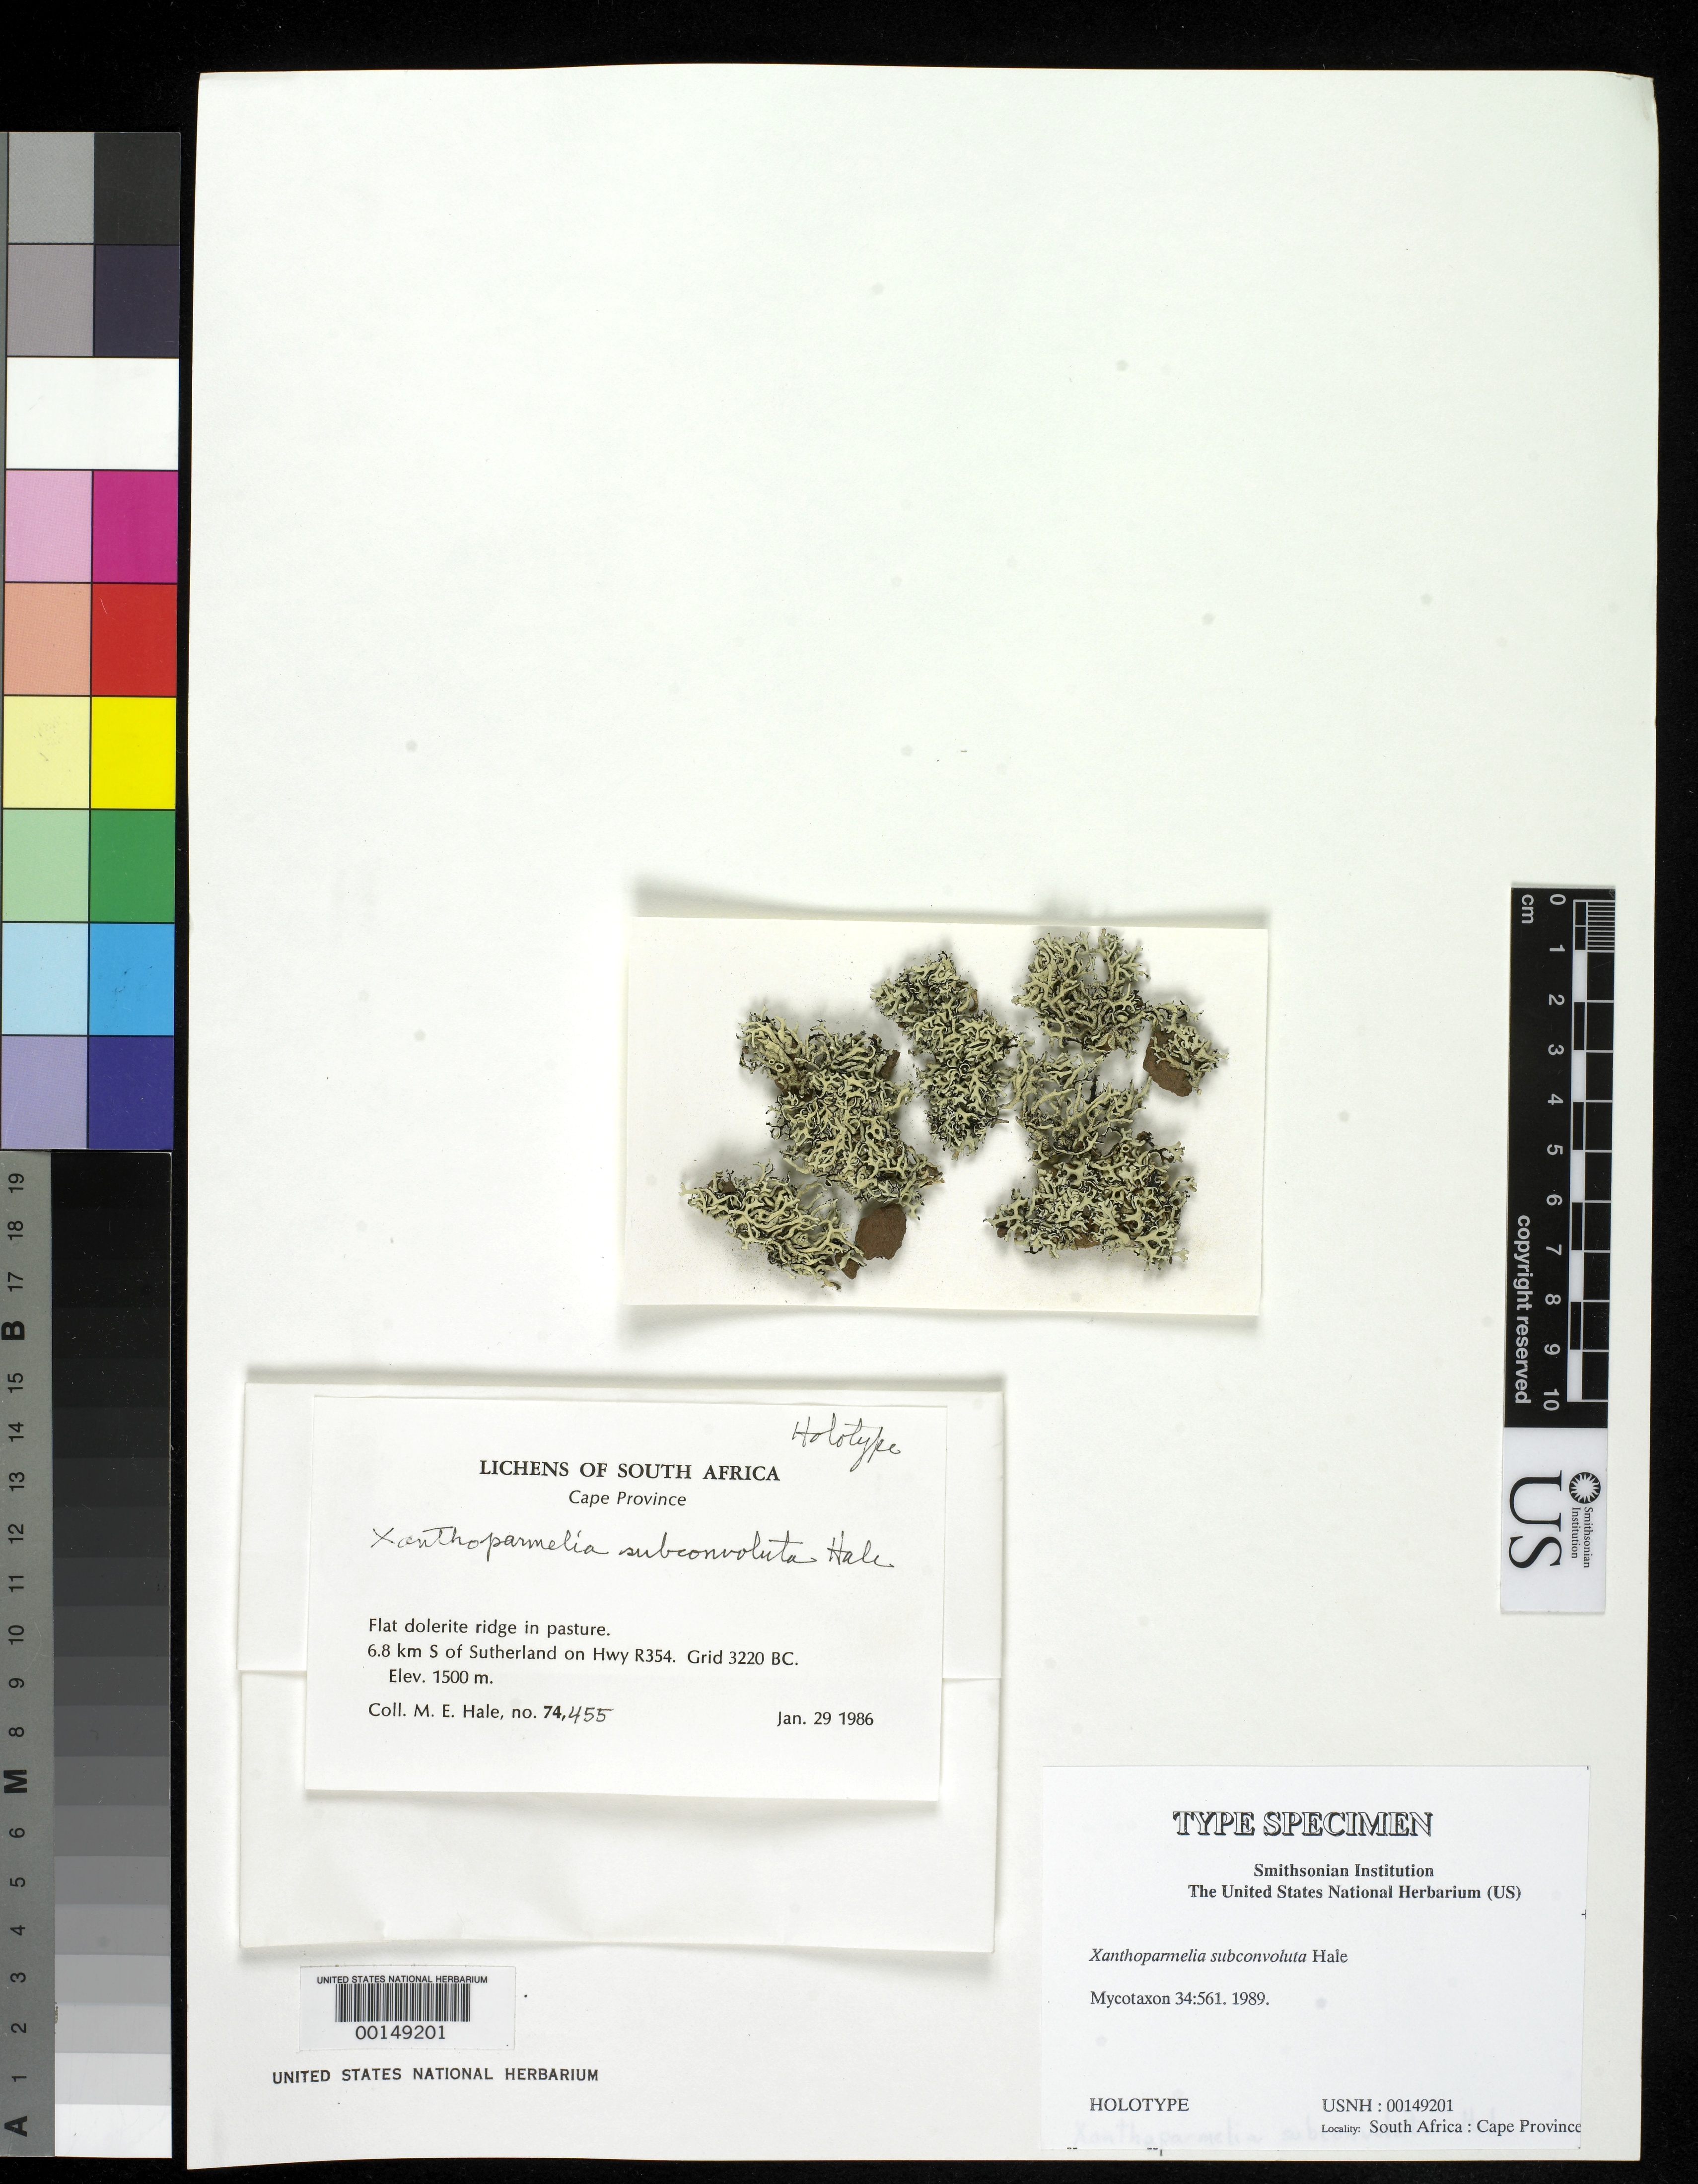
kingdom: Fungi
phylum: Ascomycota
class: Lecanoromycetes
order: Lecanorales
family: Parmeliaceae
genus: Xanthoparmelia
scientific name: Xanthoparmelia subconvoluta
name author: Hale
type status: Holotype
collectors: M. Hale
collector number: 74455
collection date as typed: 29 Jan 1986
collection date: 1986-01-29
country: South Africa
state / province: Northern Cape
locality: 6.8 km S of Sutherland on Hwy R354, Grid 3220, flat dolerite ridge in pasture.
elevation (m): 1500